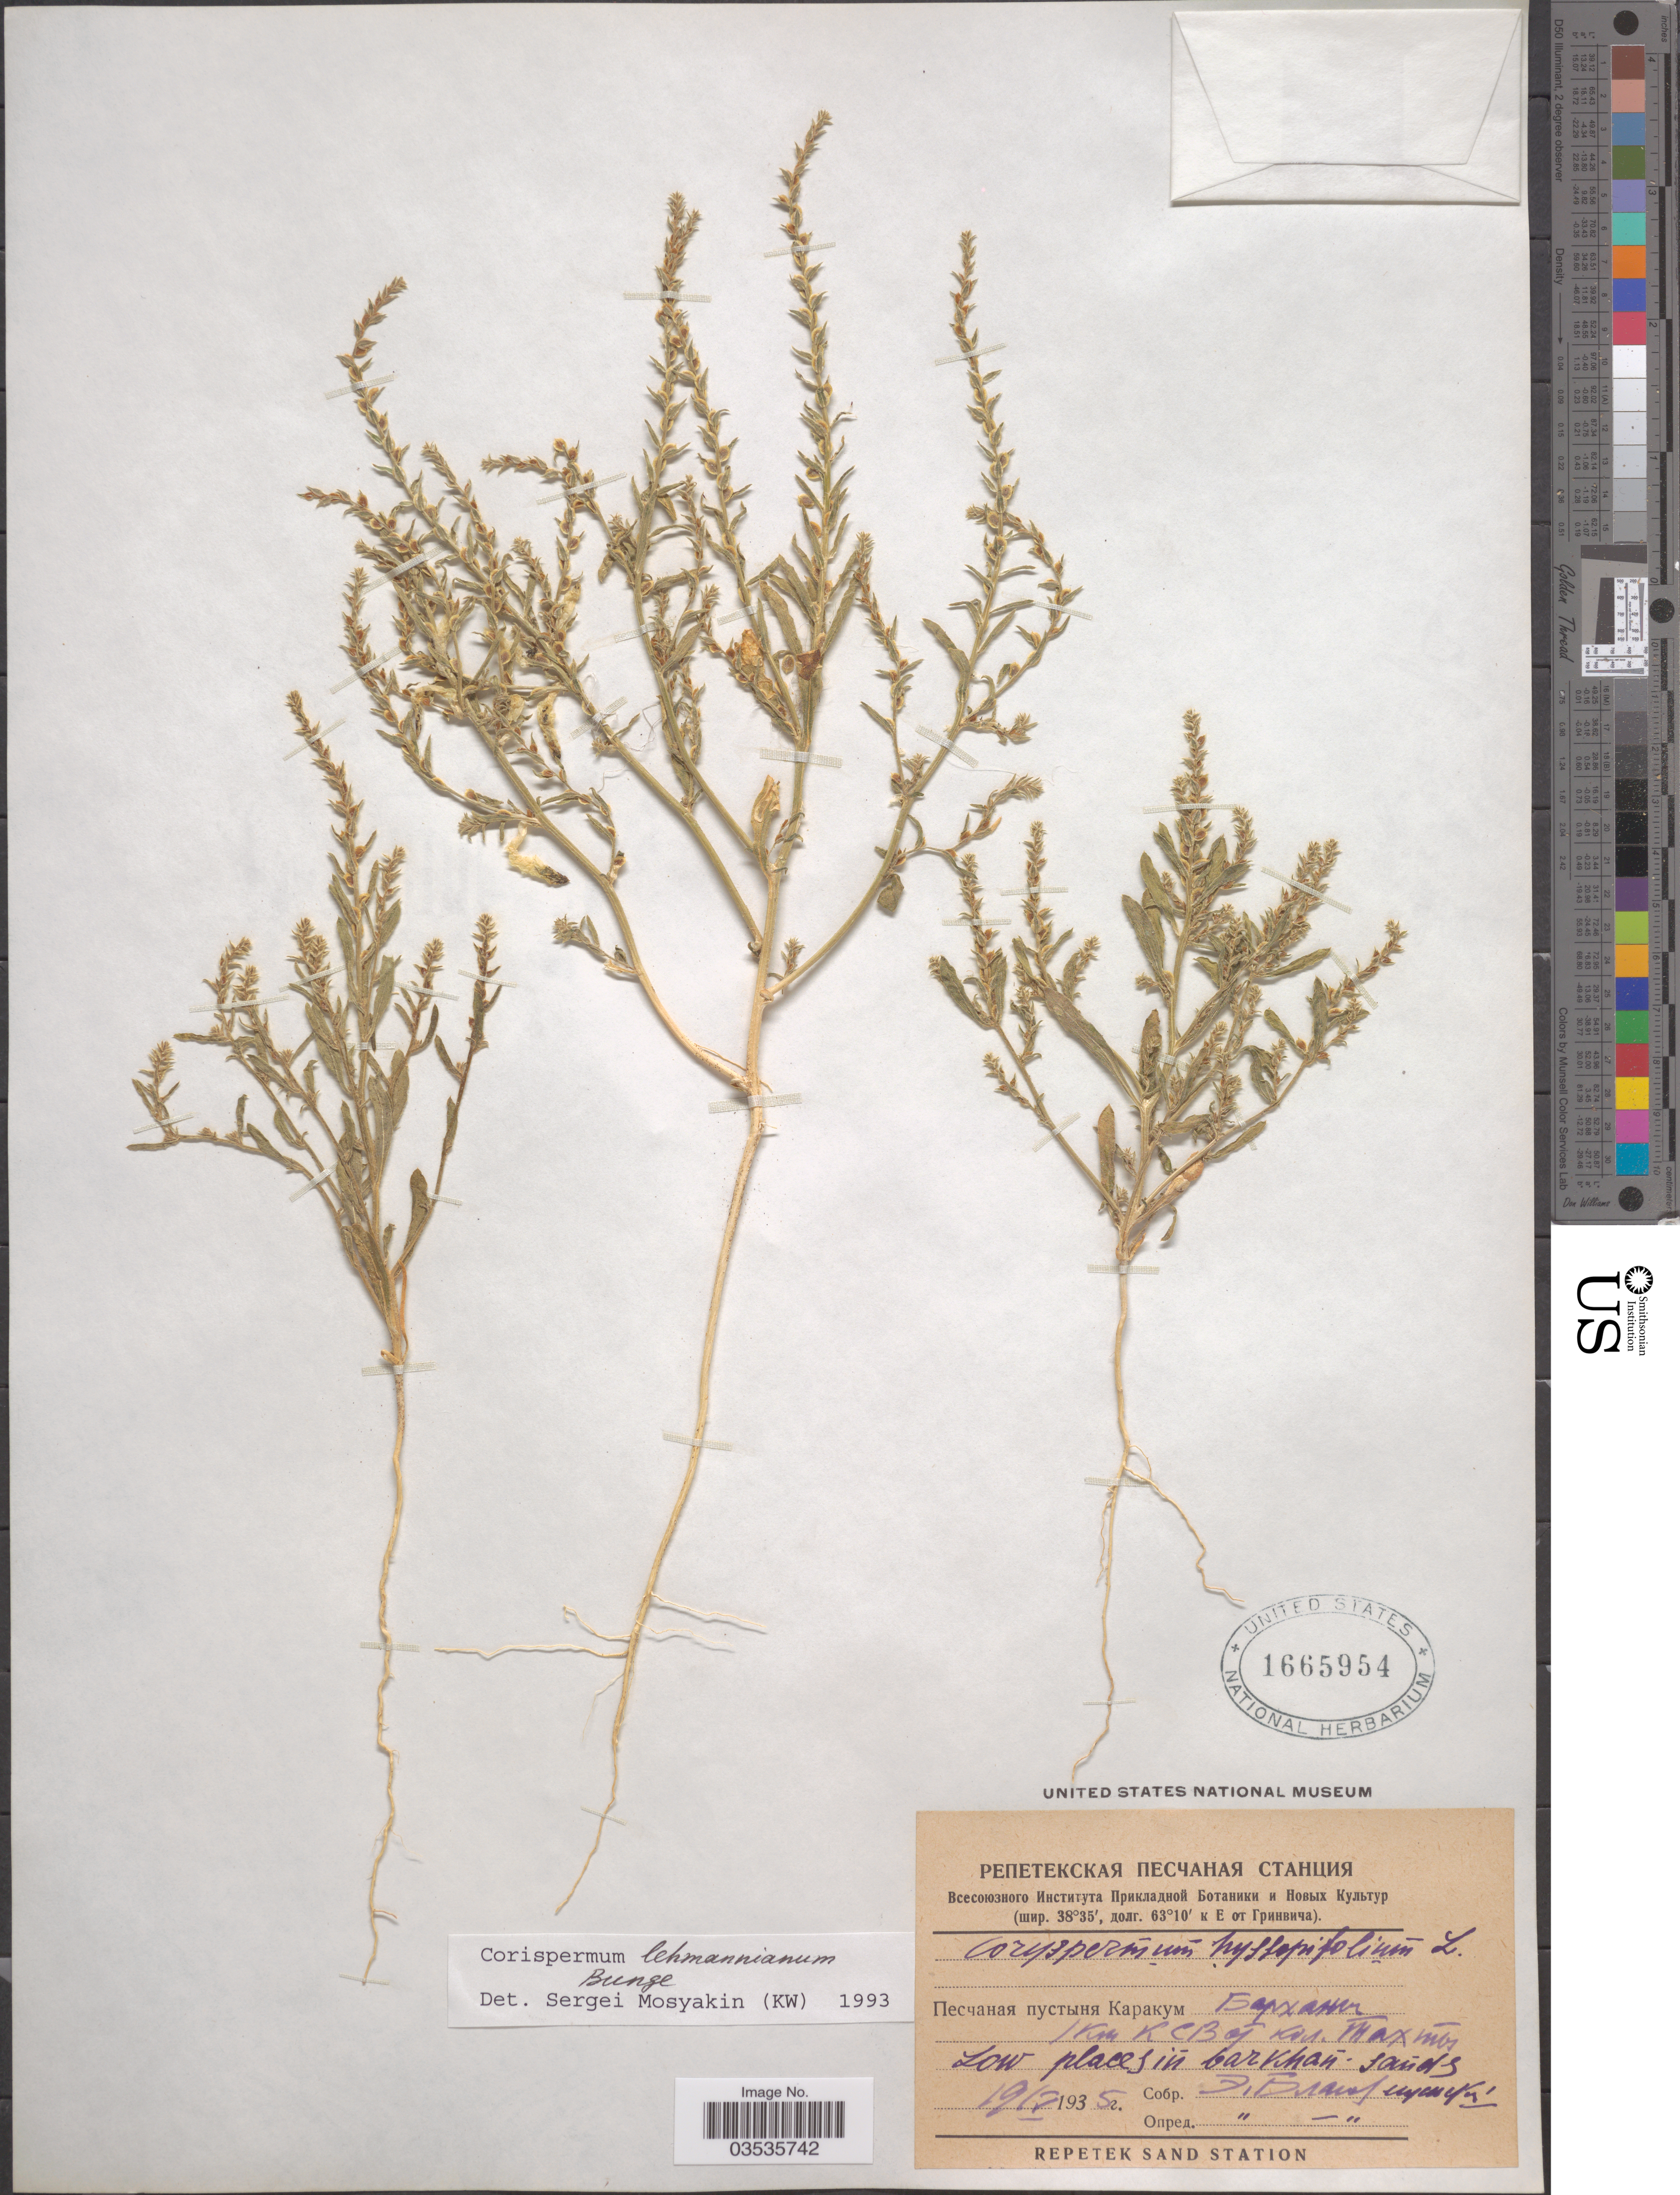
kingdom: Plantae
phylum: Tracheophyta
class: Magnoliopsida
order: Caryophyllales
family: Amaranthaceae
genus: Corispermum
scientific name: Corispermum lehmannianum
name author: Bunge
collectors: E. Blagoveschenskiy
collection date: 1935-05-19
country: Turkmenistan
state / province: Lebap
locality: Repetek Station, Karakum Desert, 1 km NE from Kolodets Takhty.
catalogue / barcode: US 1665954